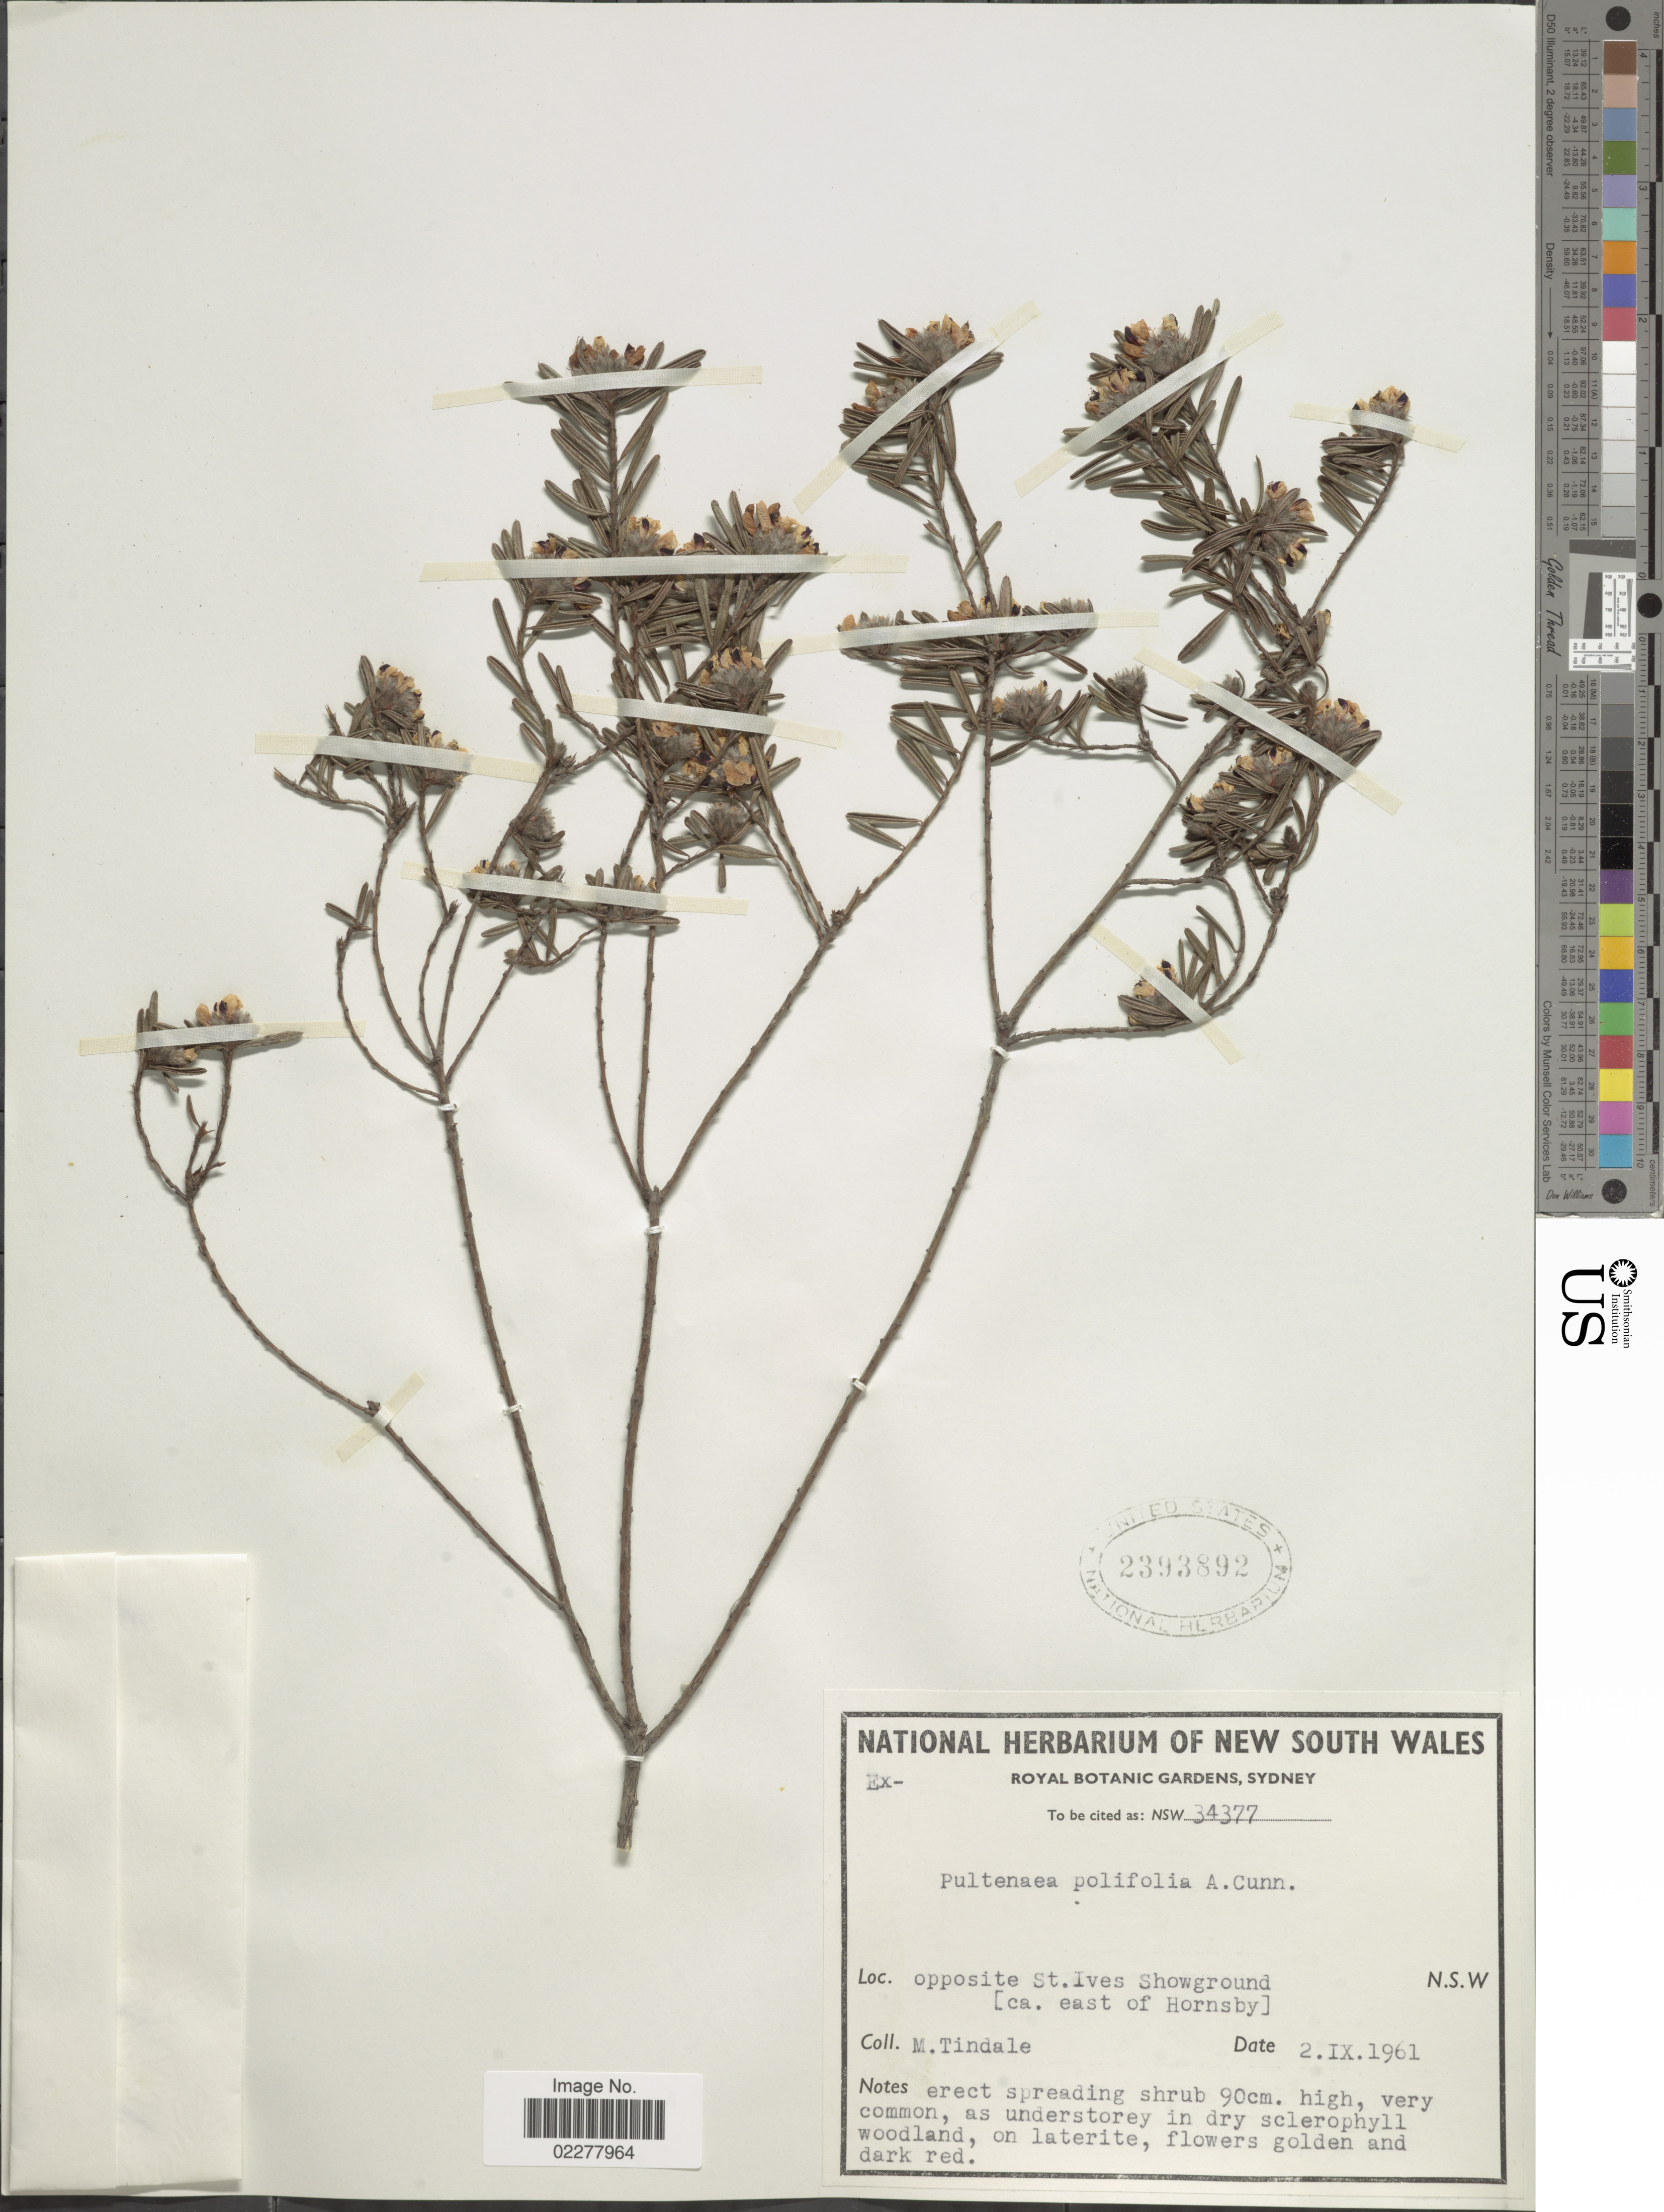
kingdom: Plantae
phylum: Tracheophyta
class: Magnoliopsida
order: Fabales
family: Fabaceae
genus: Pultenaea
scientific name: Pultenaea polifolia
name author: A. Cunn.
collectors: M. D. Tindale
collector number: NSW 34377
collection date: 1961-09-02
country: Australia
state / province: New South Wales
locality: Opposite St. Ives Showground (ca. east of Hornsby). N.S.W.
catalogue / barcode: US 2393892